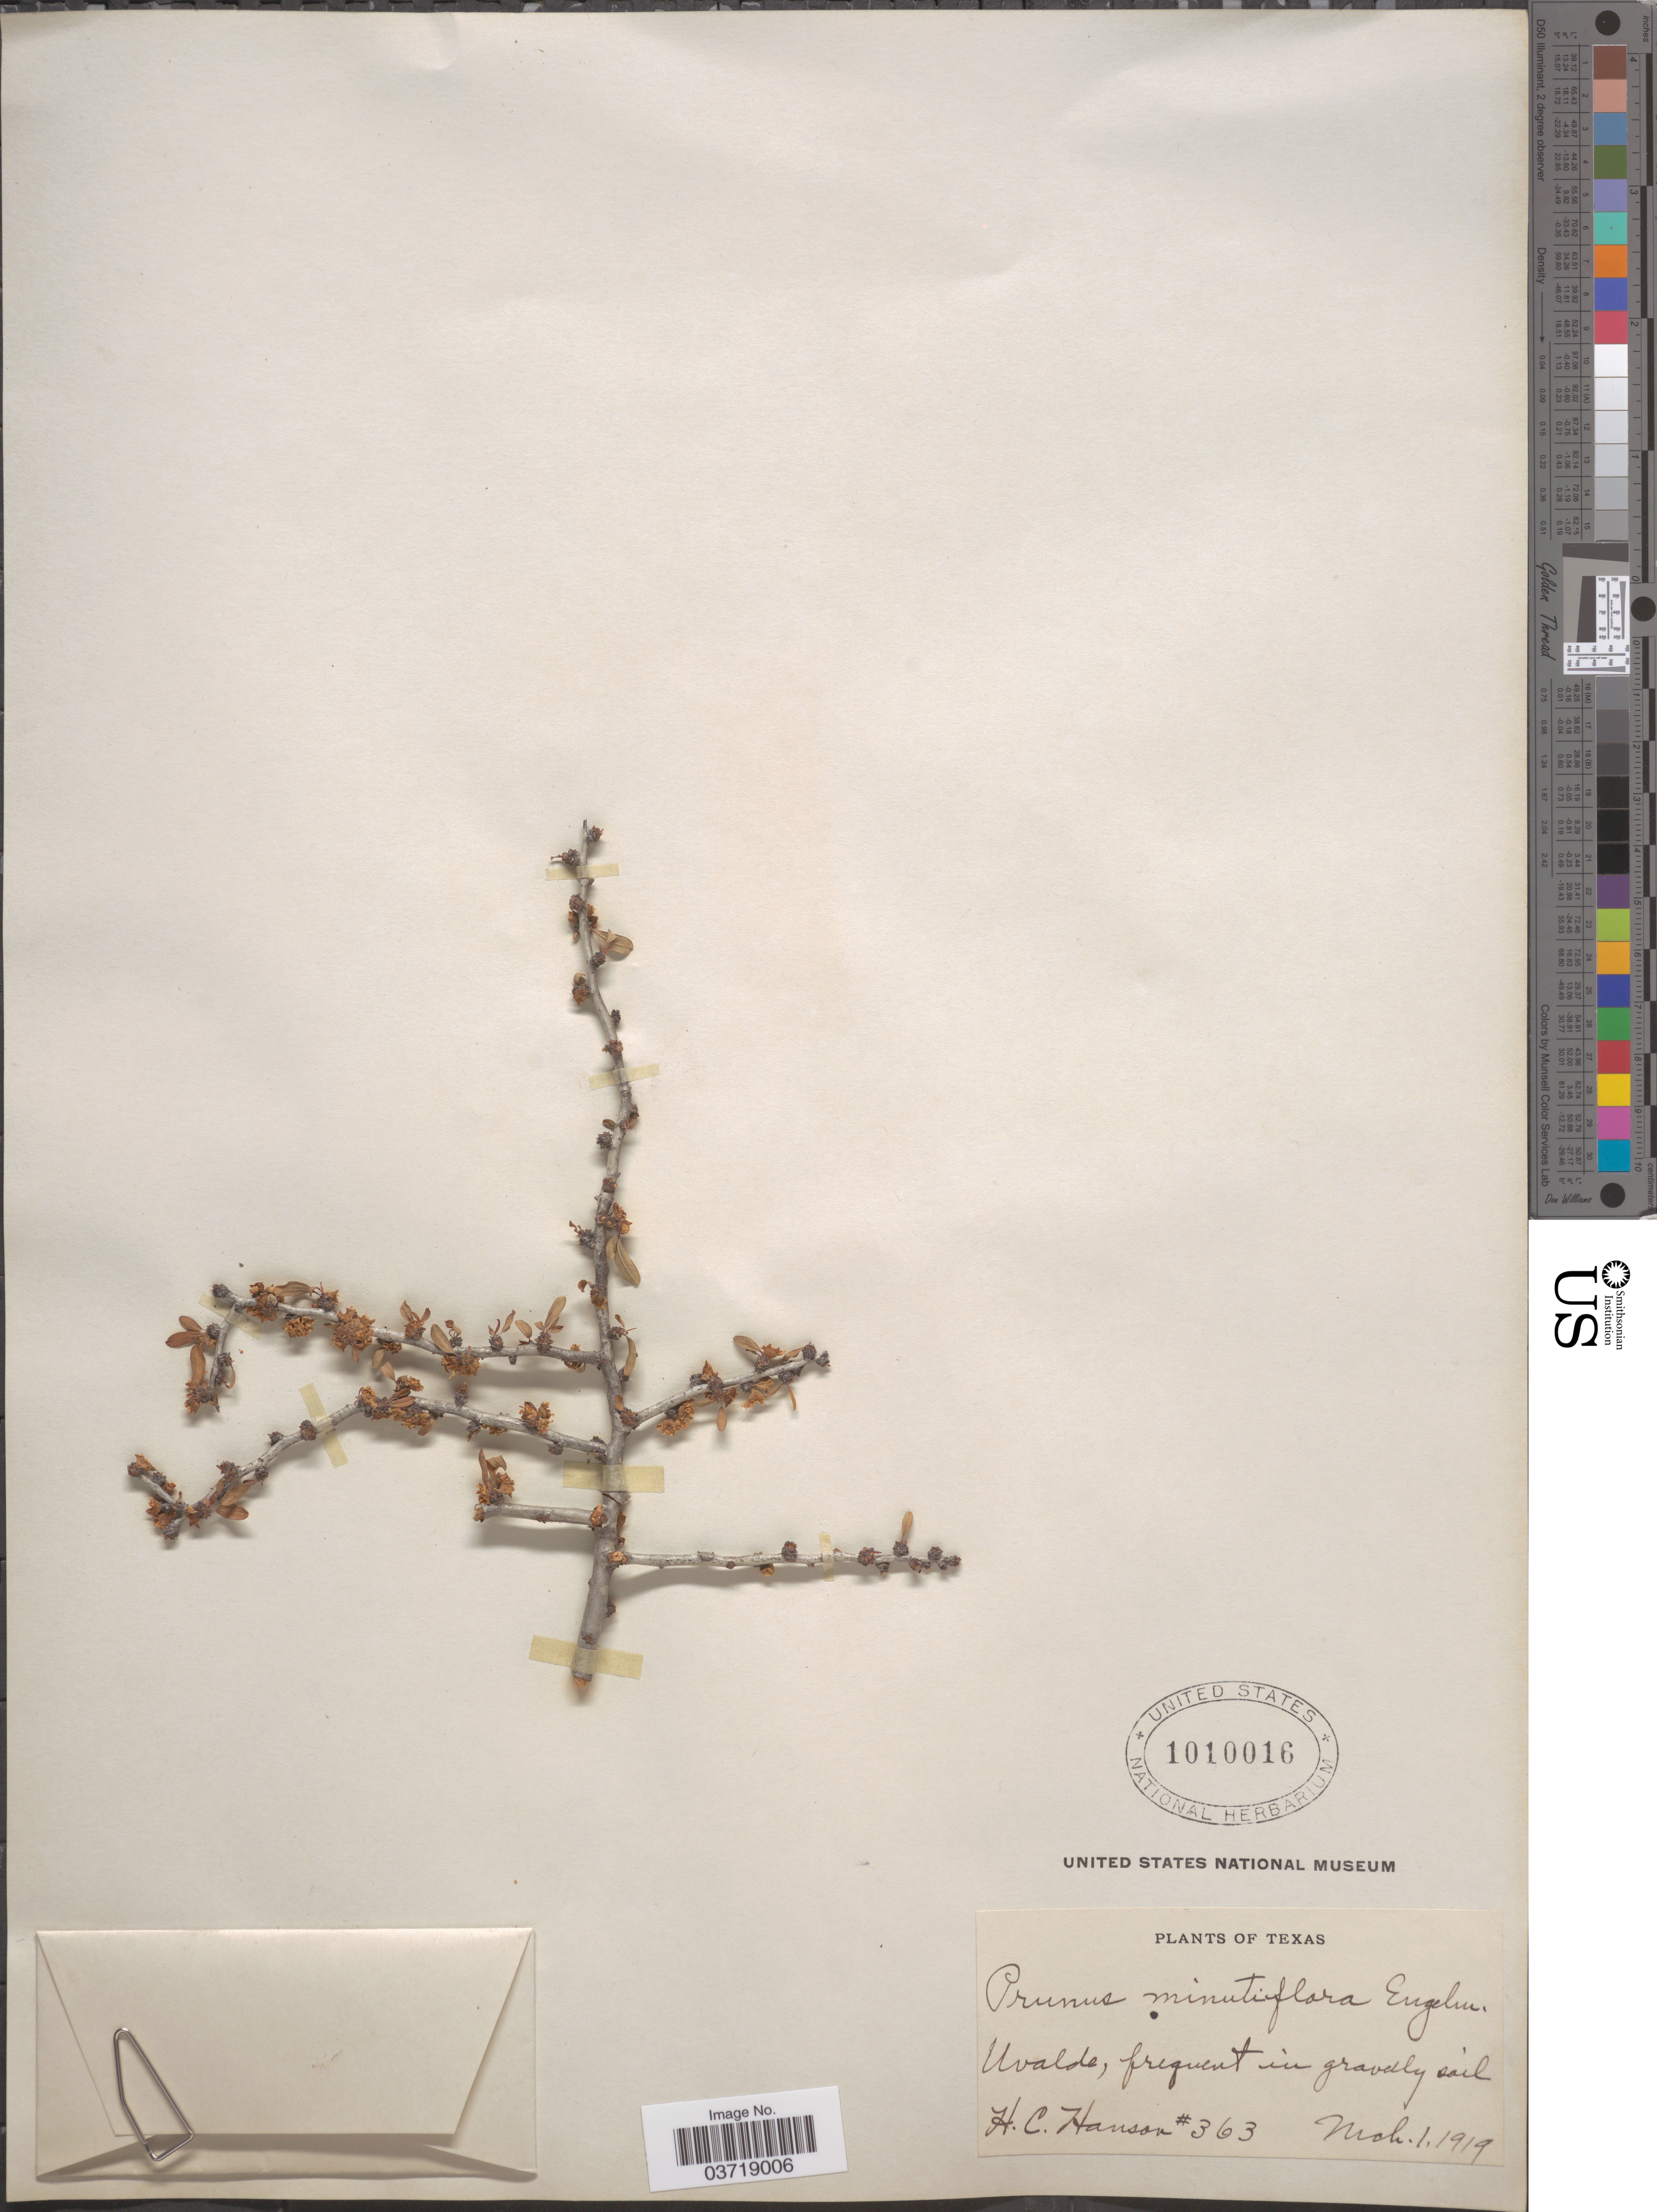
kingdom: Plantae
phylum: Tracheophyta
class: Magnoliopsida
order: Rosales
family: Rosaceae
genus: Prunus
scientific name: Prunus minutiflora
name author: Engelm. ex A. Gray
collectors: H. Hanson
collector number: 363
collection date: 1919-03-01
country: United States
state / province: Texas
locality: Uvalde.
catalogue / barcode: US 1010016